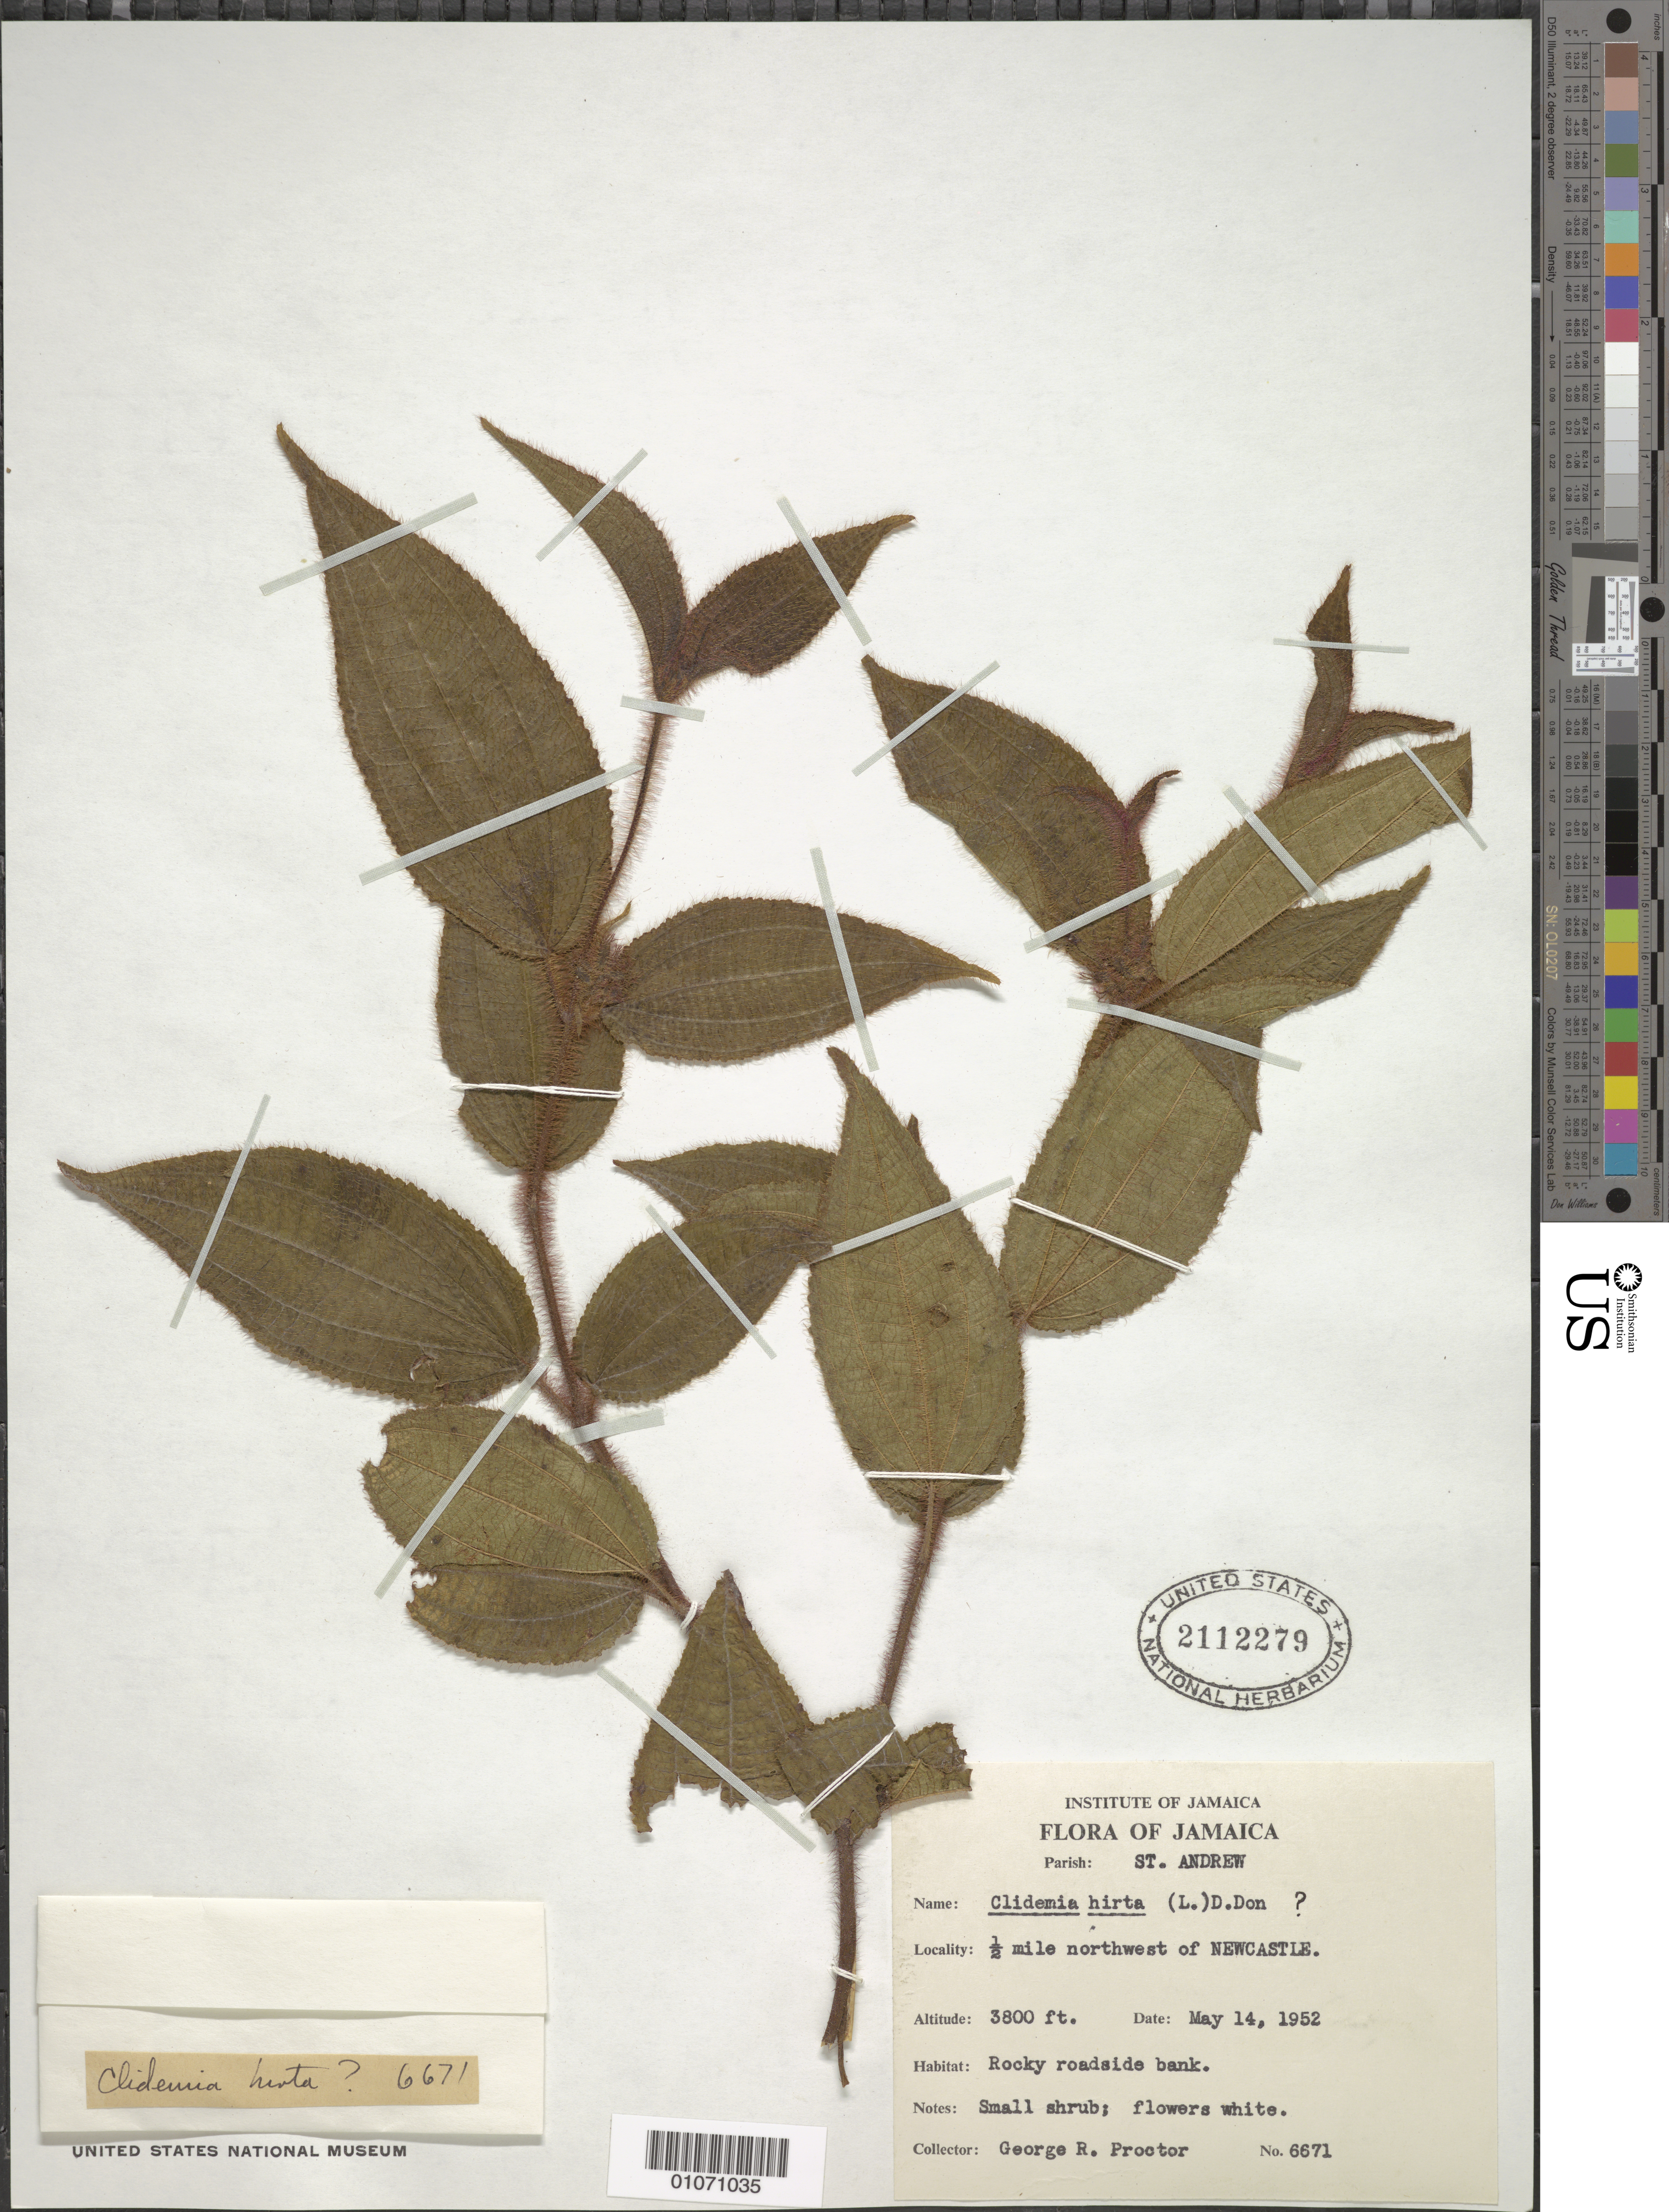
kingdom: Plantae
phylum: Tracheophyta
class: Magnoliopsida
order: Myrtales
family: Melastomataceae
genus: Clidemia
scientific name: Clidemia hirta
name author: (L.) D. Don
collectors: G. R. Proctor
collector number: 6671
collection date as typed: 14 May 1952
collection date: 1952-05-14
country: Jamaica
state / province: Saint Andrew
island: Jamaica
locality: Newcastle, 0.5 mile NW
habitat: Rocky roadside bank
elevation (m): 1158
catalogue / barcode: US 2112279